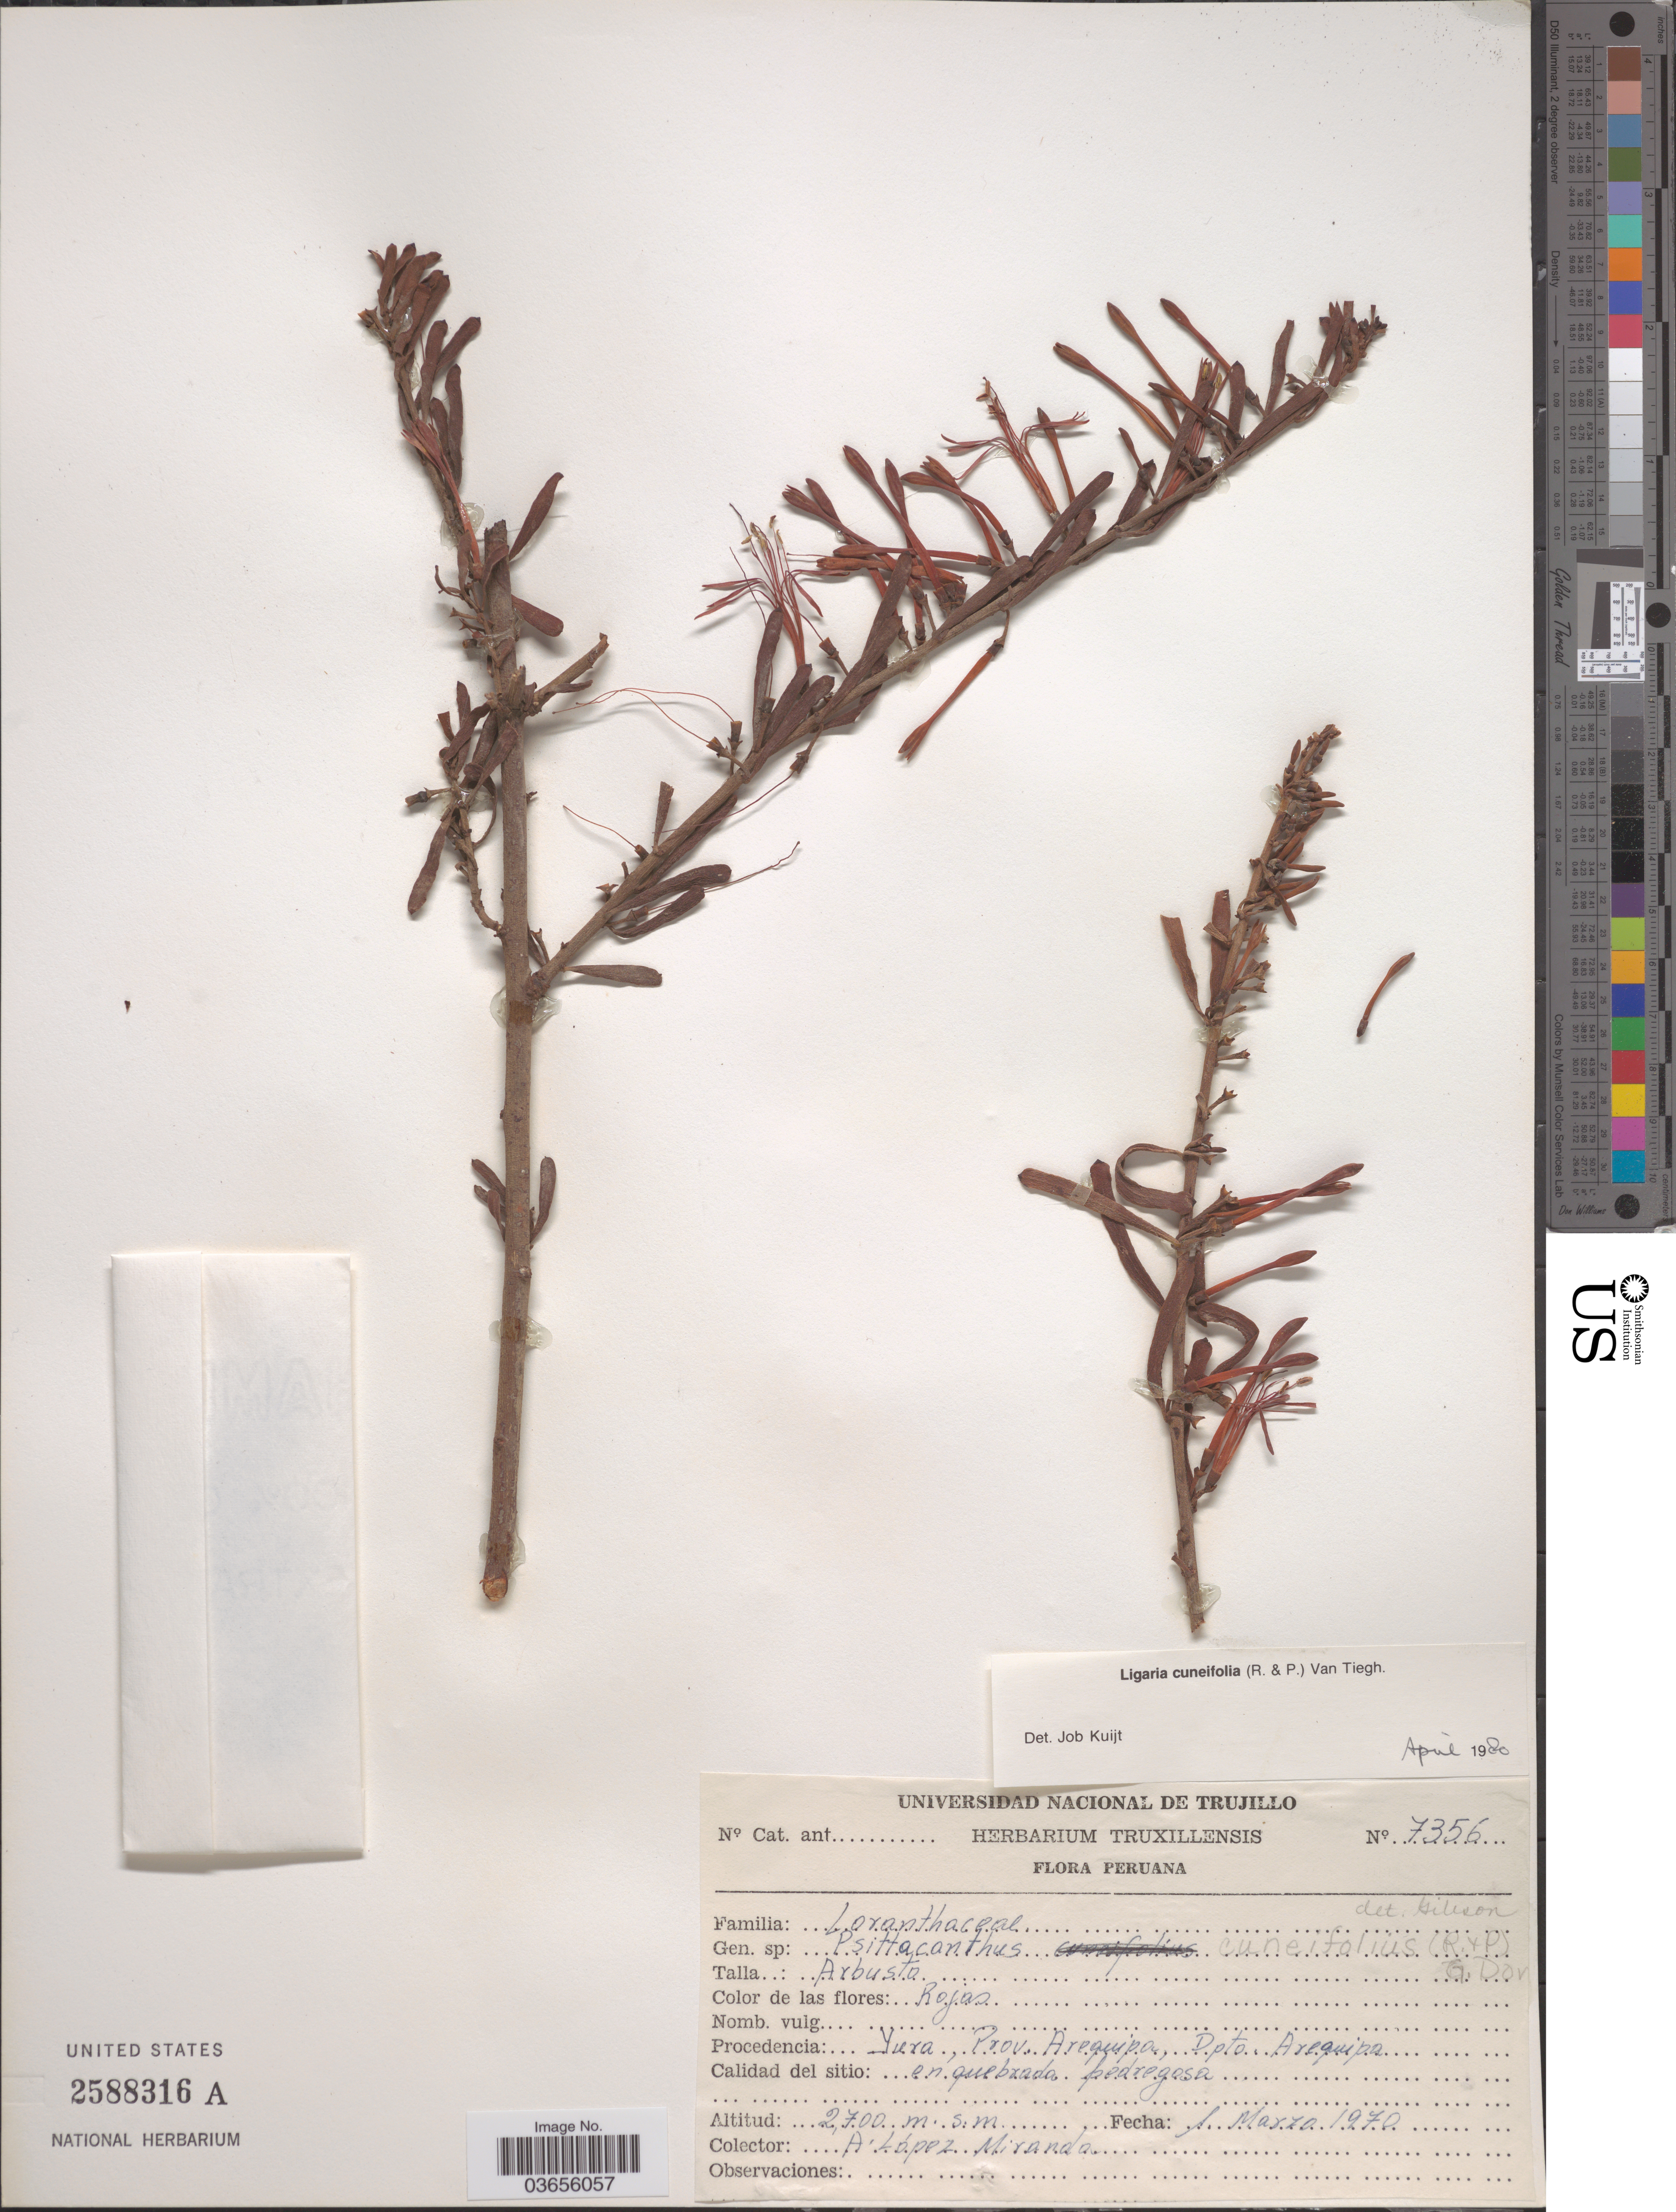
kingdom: Plantae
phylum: Tracheophyta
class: Magnoliopsida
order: Santalales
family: Loranthaceae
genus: Ligaria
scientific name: Ligaria cuneifolia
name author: (Ruiz & Pav.) Tiegh.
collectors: A. López M.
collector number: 7356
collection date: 1970-03-01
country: Peru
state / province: Arequipa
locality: Yura, Dpto. Arequipa.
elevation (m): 2700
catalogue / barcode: US 2588316A